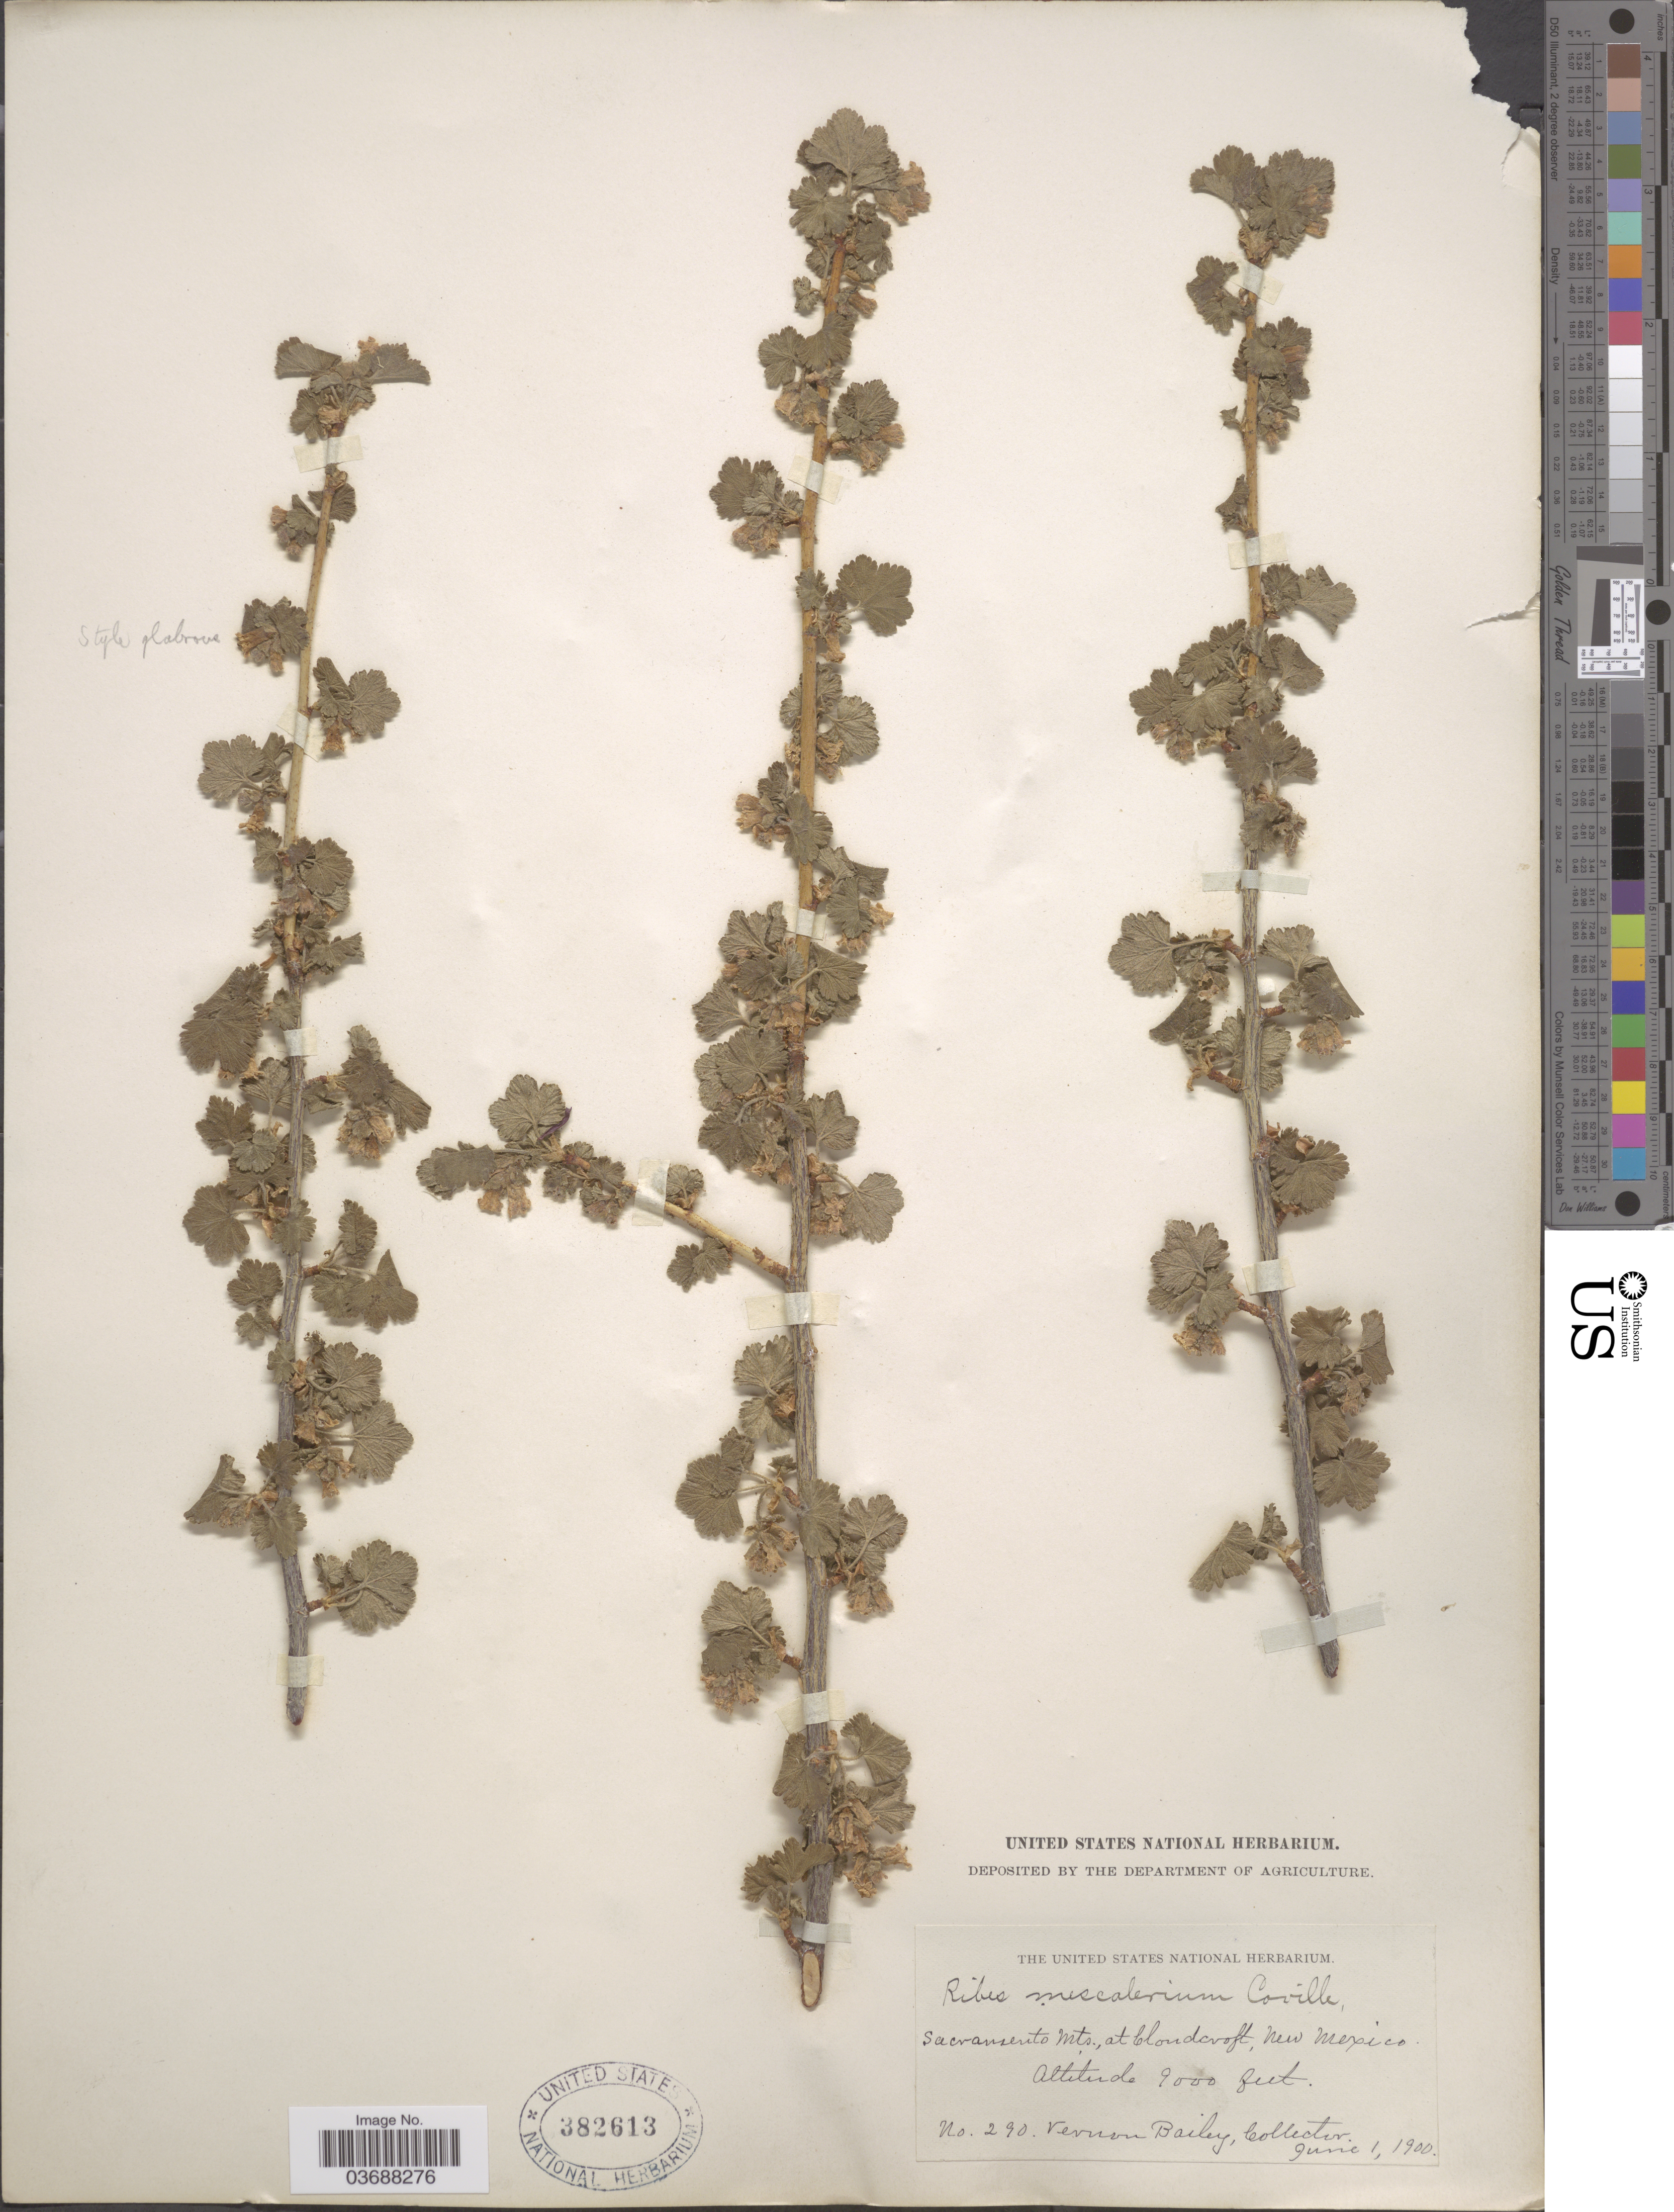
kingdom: Plantae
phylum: Tracheophyta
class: Magnoliopsida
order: Saxifragales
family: Grossulariaceae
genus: Ribes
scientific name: Ribes mescalerium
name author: Coville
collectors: V. O. Bailey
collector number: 290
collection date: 1900-06-01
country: United States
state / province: New Mexico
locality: Sacramento Mts., at Cloudcroft.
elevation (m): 2743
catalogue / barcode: US 382613